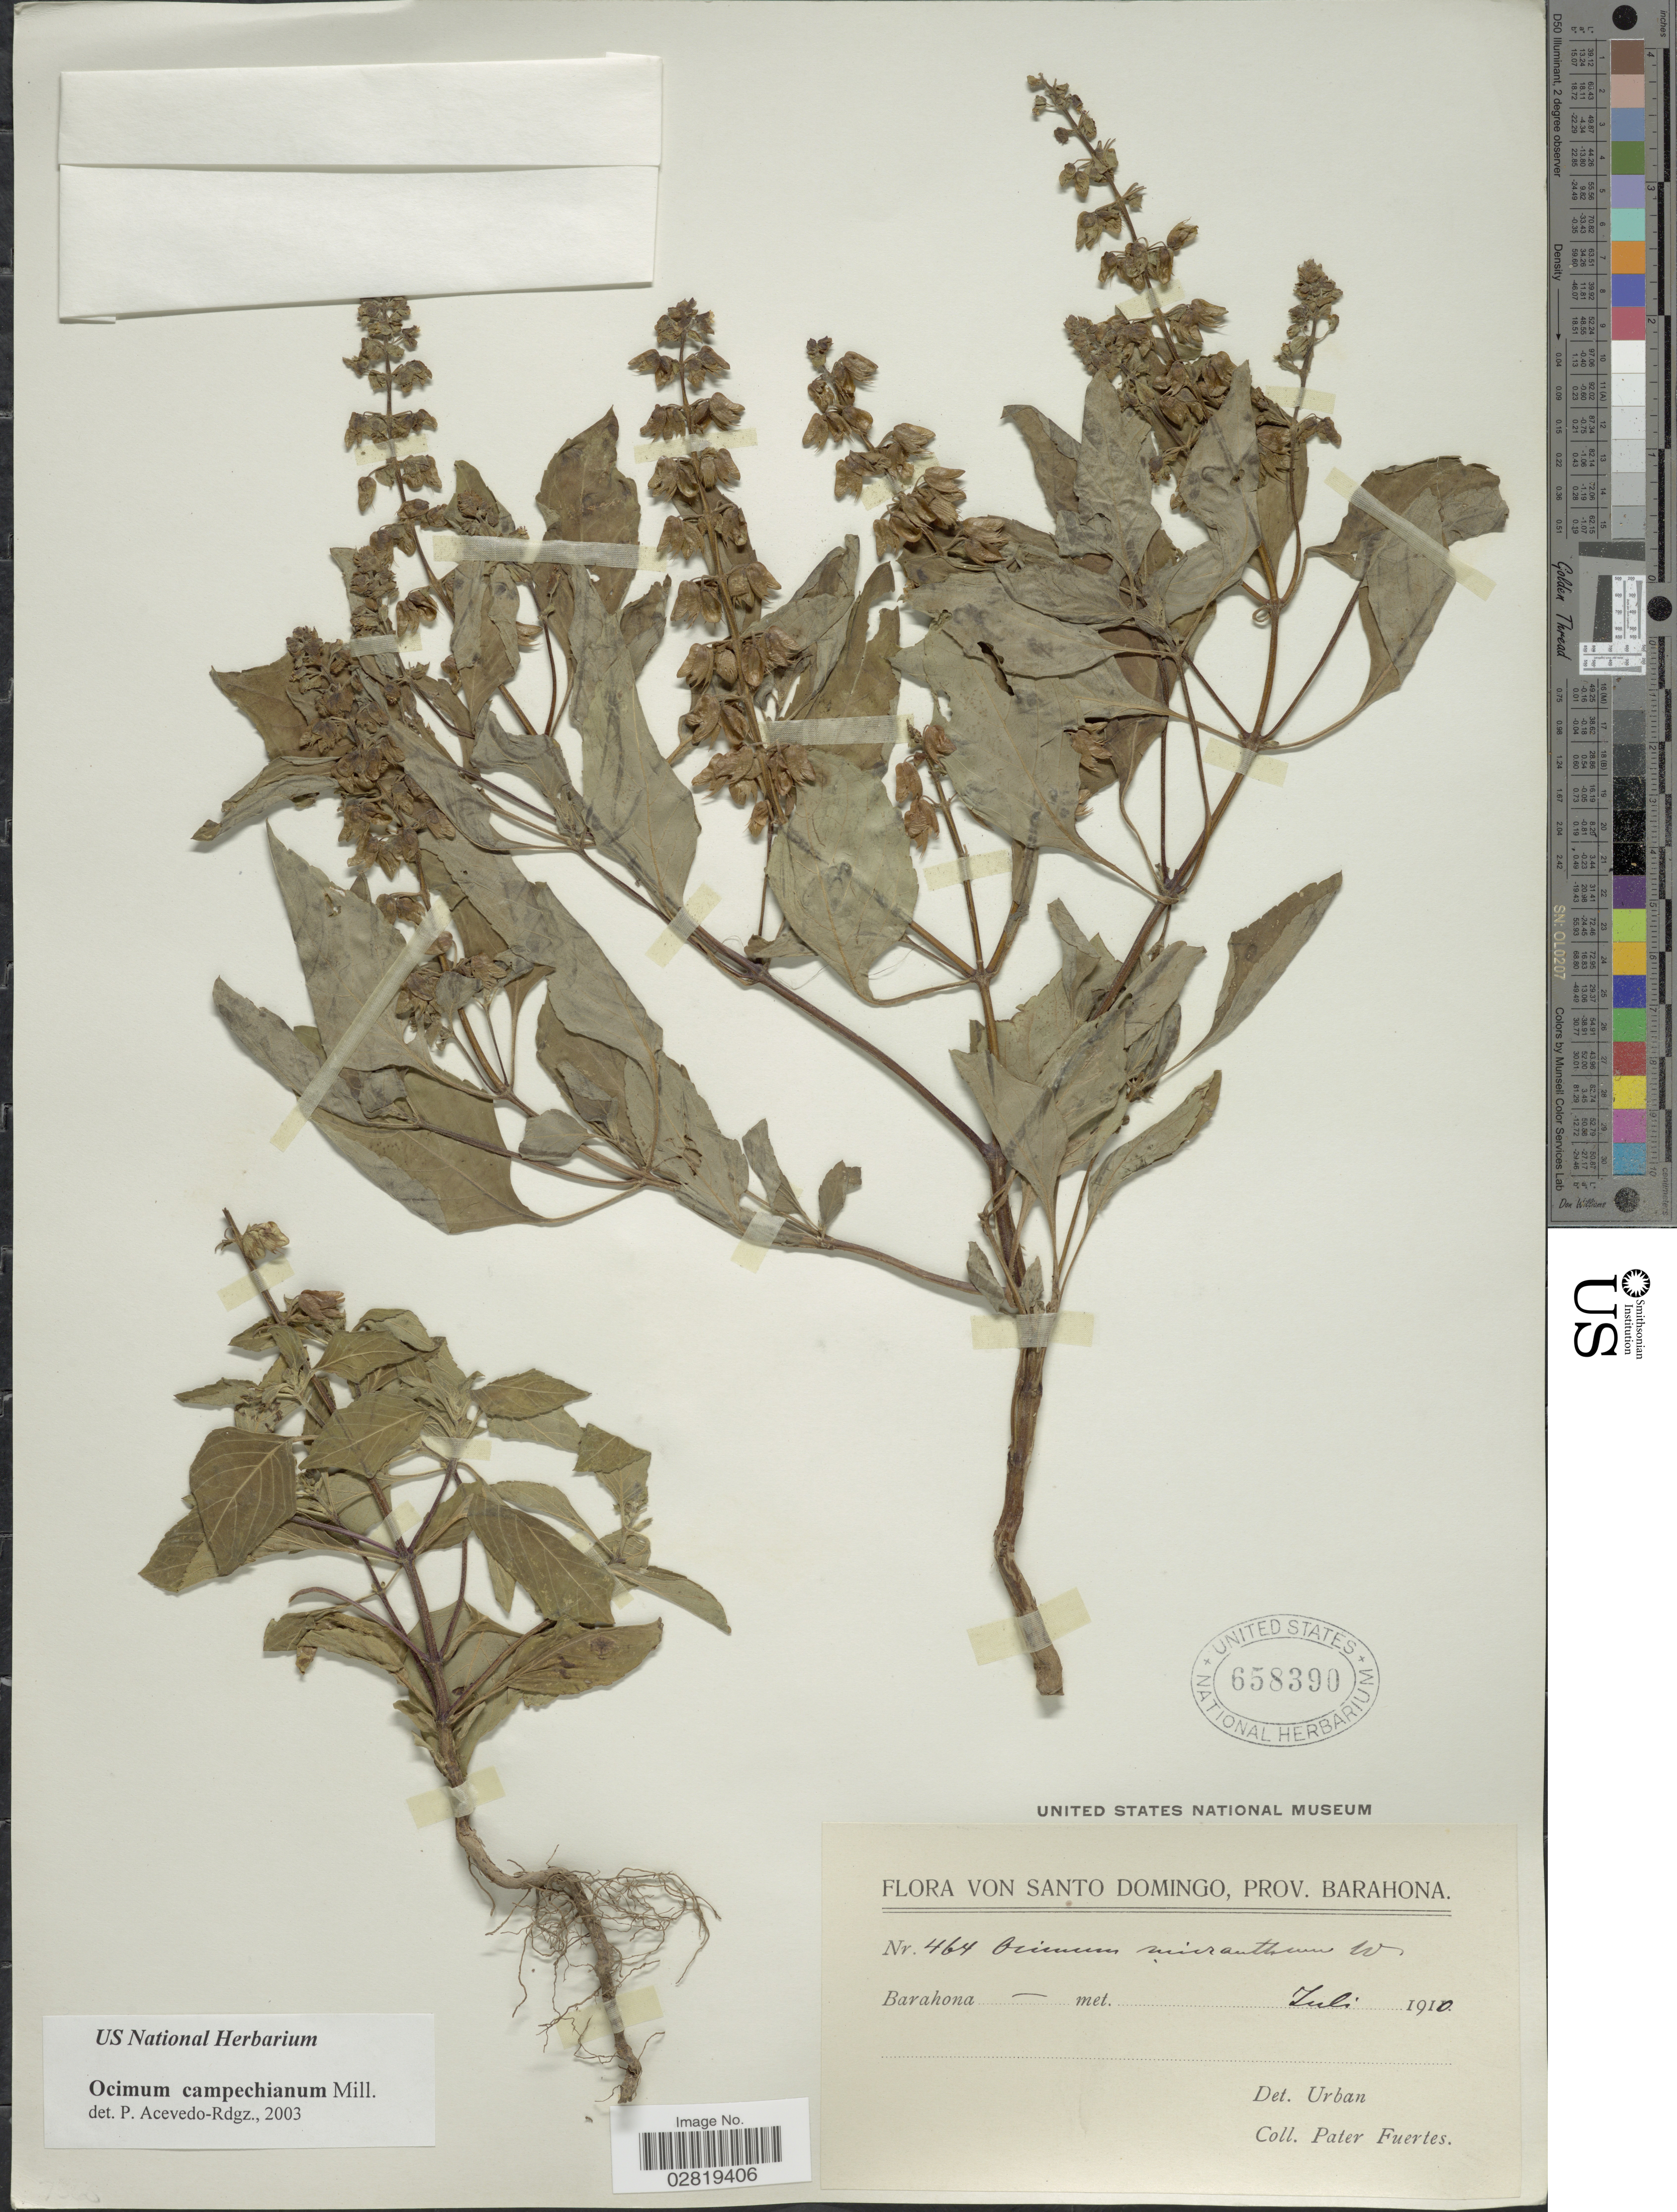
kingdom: Plantae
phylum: Tracheophyta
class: Magnoliopsida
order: Lamiales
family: Lamiaceae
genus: Ocimum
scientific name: Ocimum campechianum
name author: Mill.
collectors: M. D. Fuertes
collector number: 464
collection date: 1910-07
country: Dominican Republic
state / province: Barahona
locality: Santo Domingo, Prov. Barahona.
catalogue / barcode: US 658390